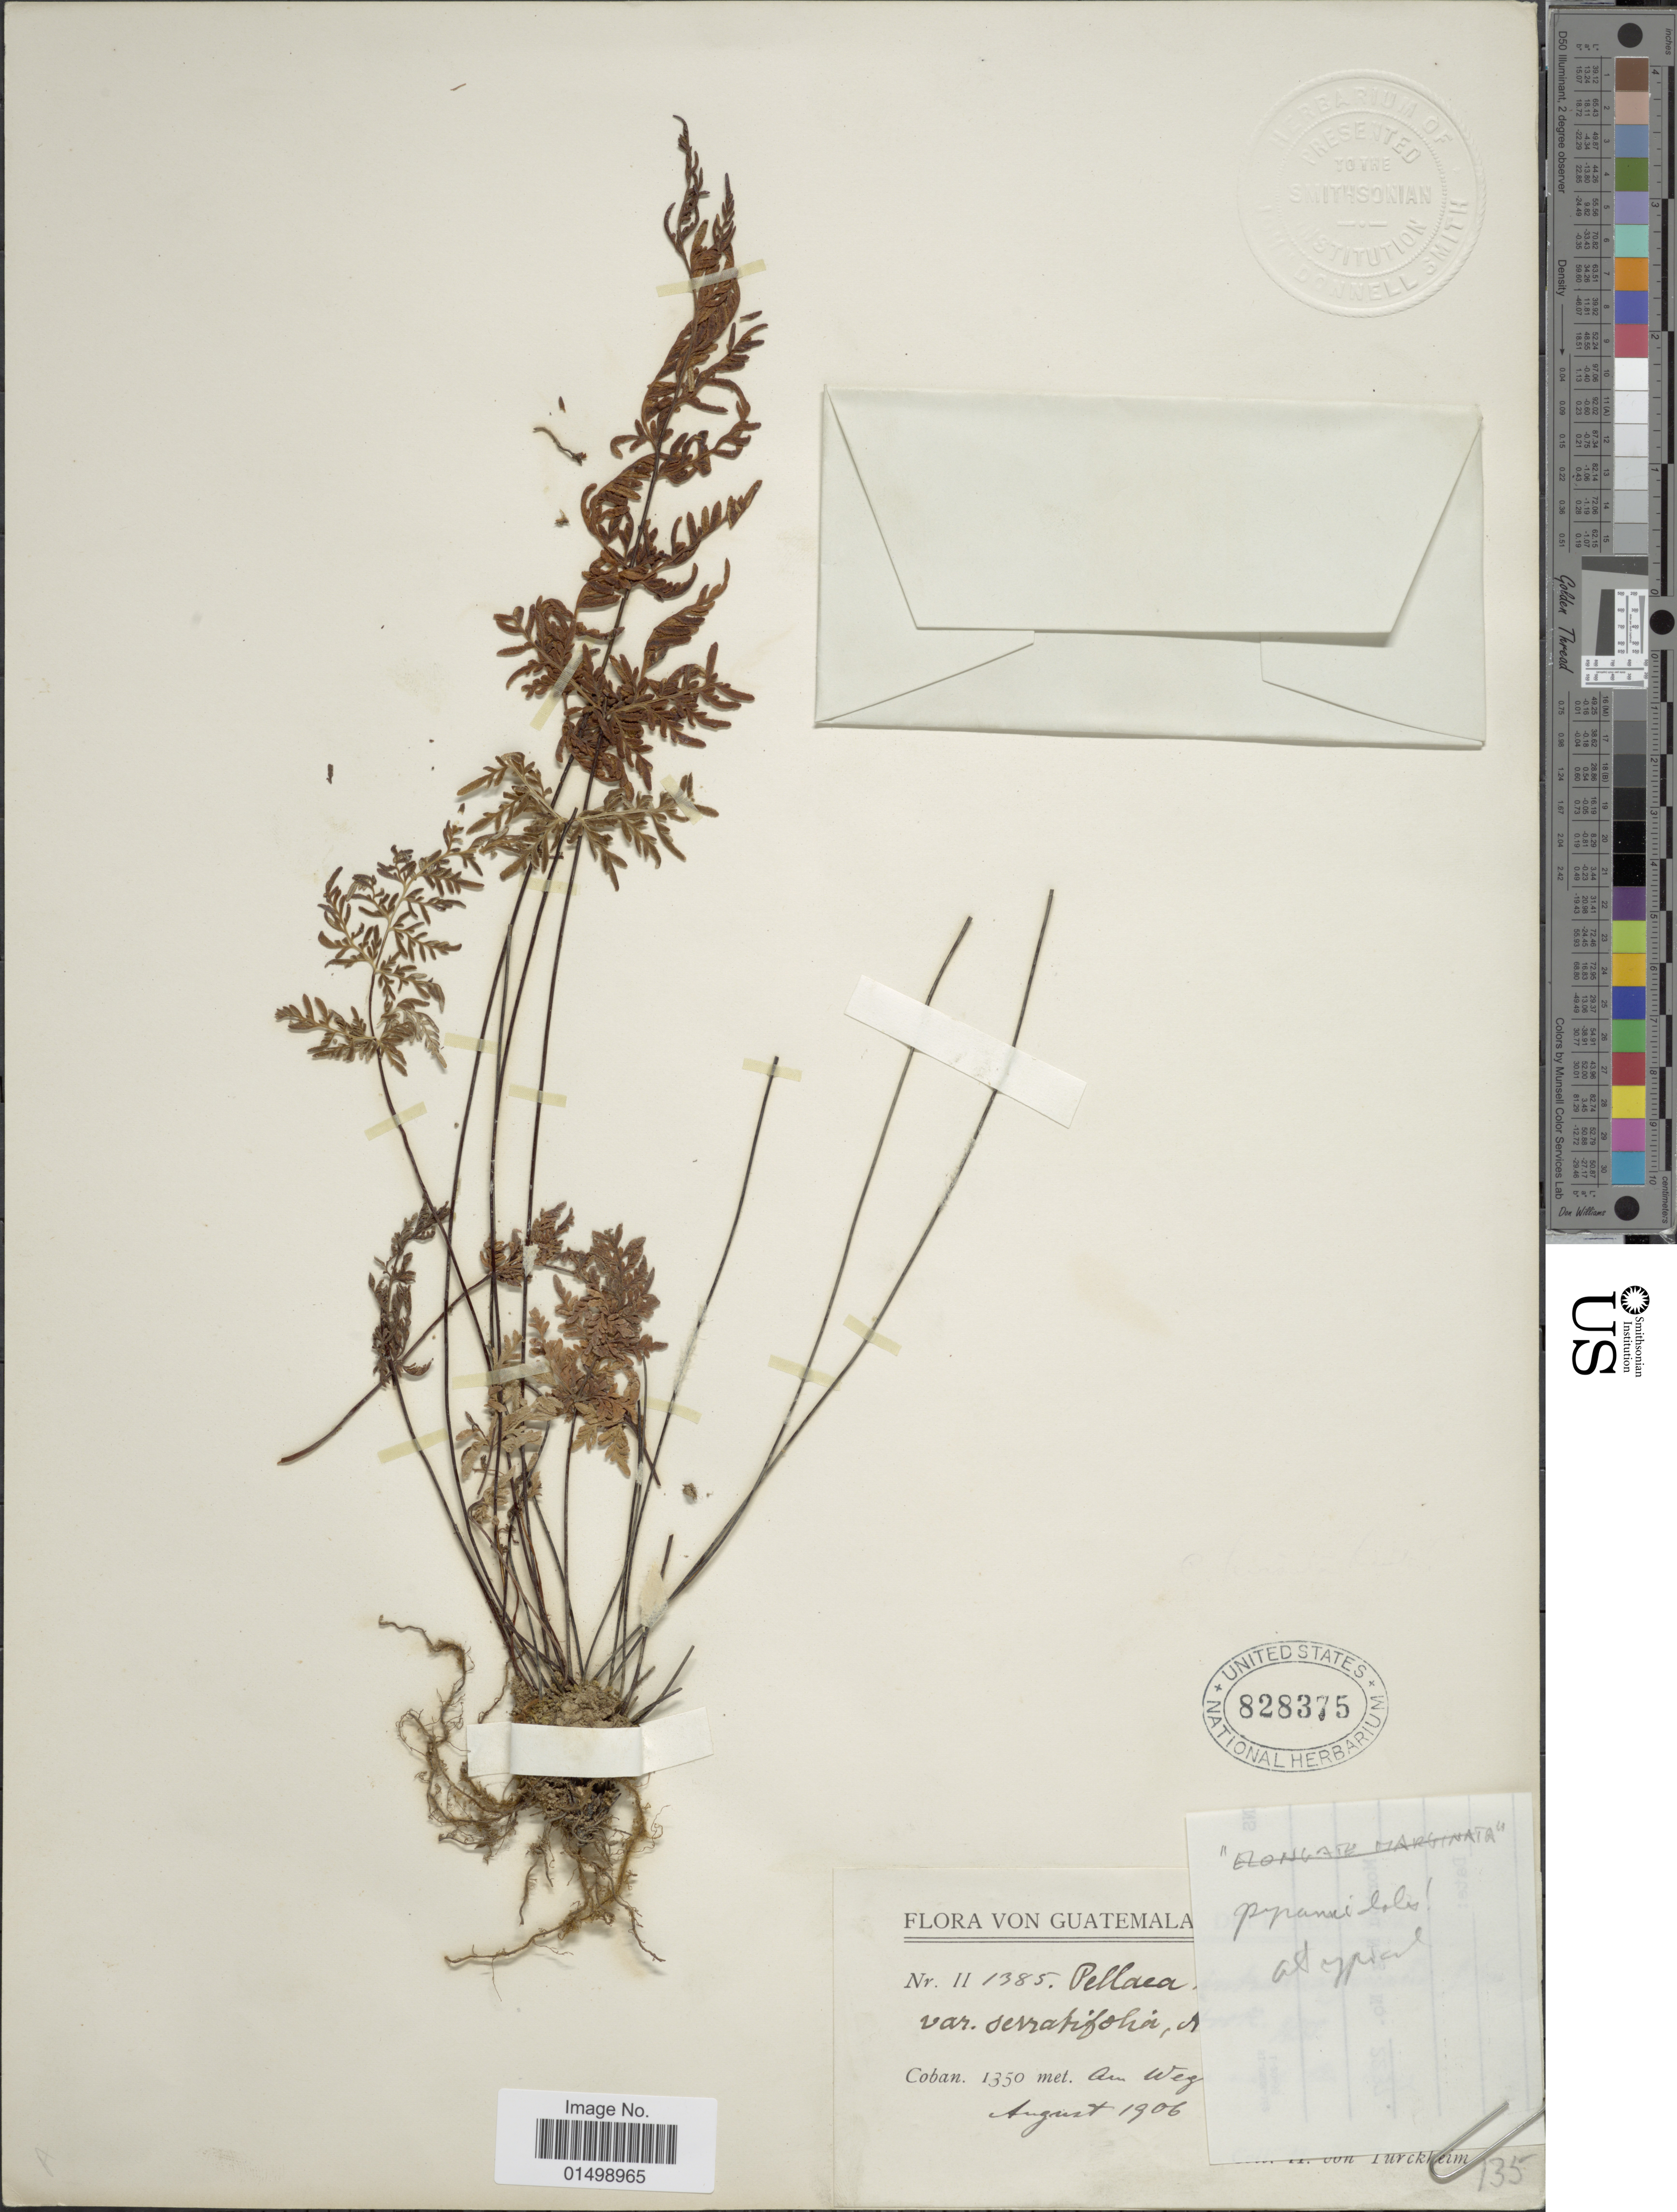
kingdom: Plantae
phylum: Tracheophyta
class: Polypodiopsida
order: Polypodiales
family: Pteridaceae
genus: Cheilanthes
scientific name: Cheilanthes pyramidalis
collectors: H. von Türckheim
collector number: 1385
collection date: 1906-08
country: Guatemala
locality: Coban [illegible text]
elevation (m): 1350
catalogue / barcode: US 828375